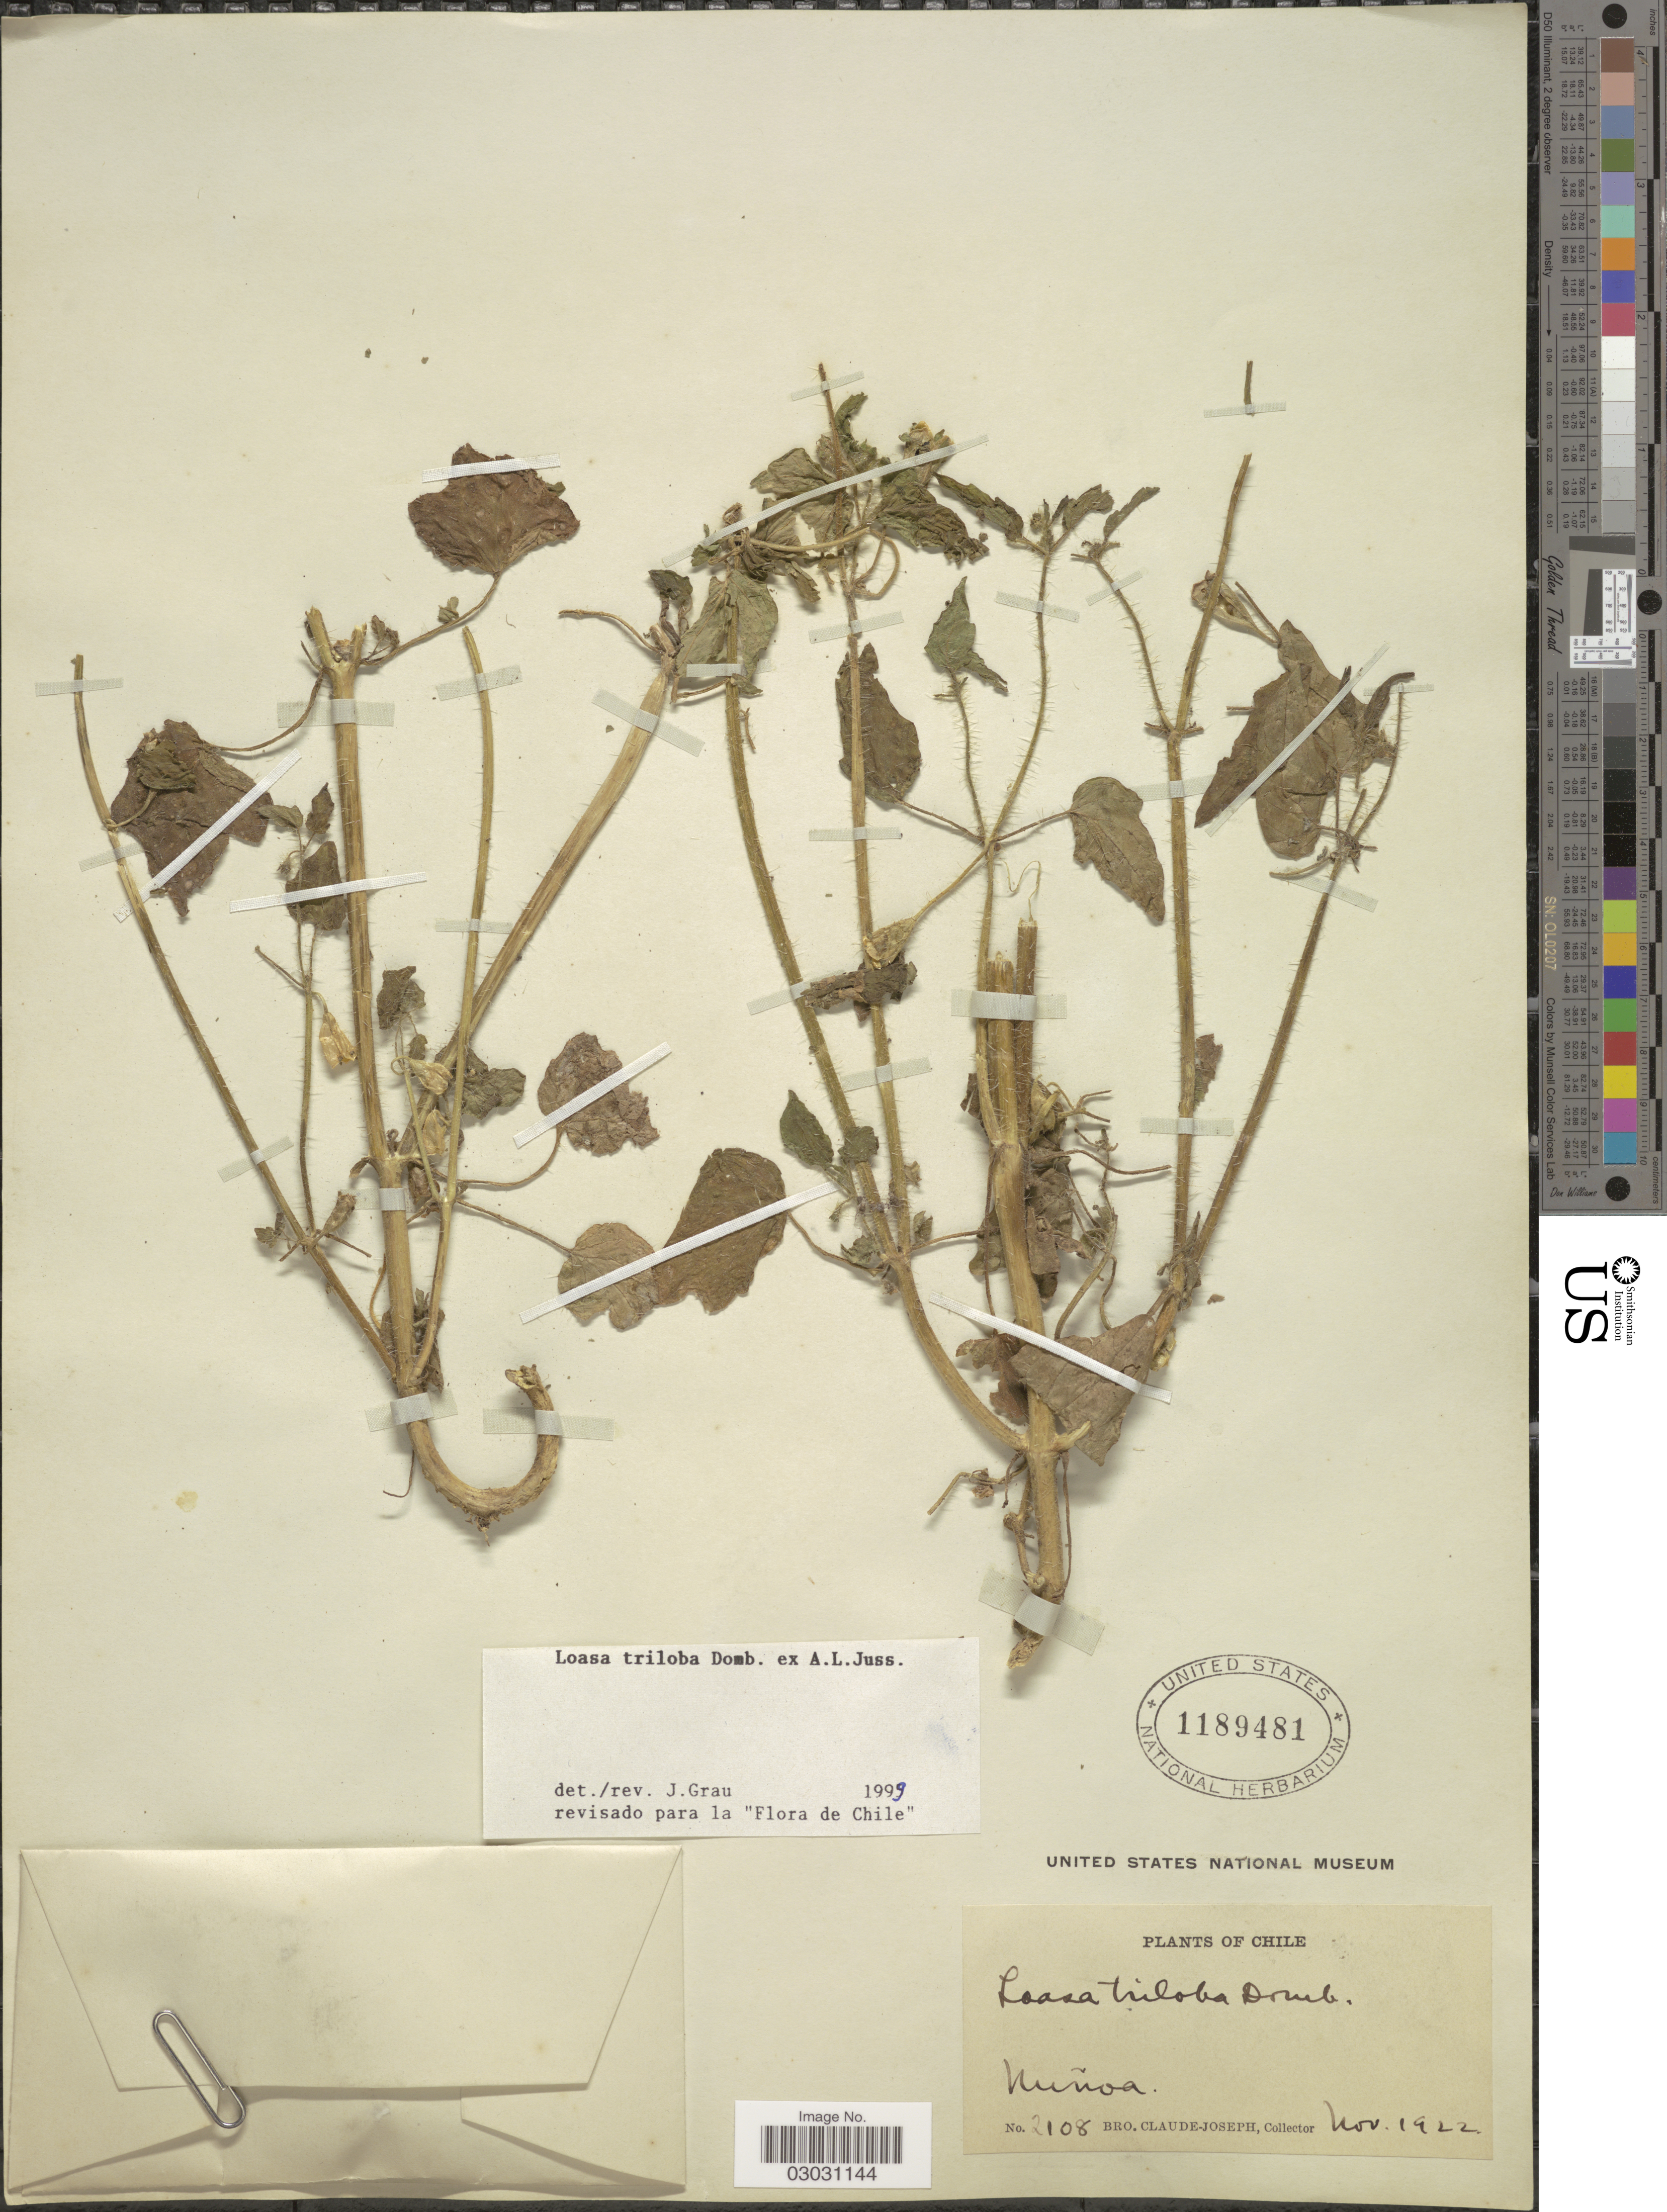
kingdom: Plantae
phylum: Tracheophyta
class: Magnoliopsida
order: Cornales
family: Loasaceae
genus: Loasa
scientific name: Loasa triloba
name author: Dombey ex Juss.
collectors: Bro. Claude-Joseph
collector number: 2108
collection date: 1922-11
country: Chile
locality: Nuñoa.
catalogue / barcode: US 1189481